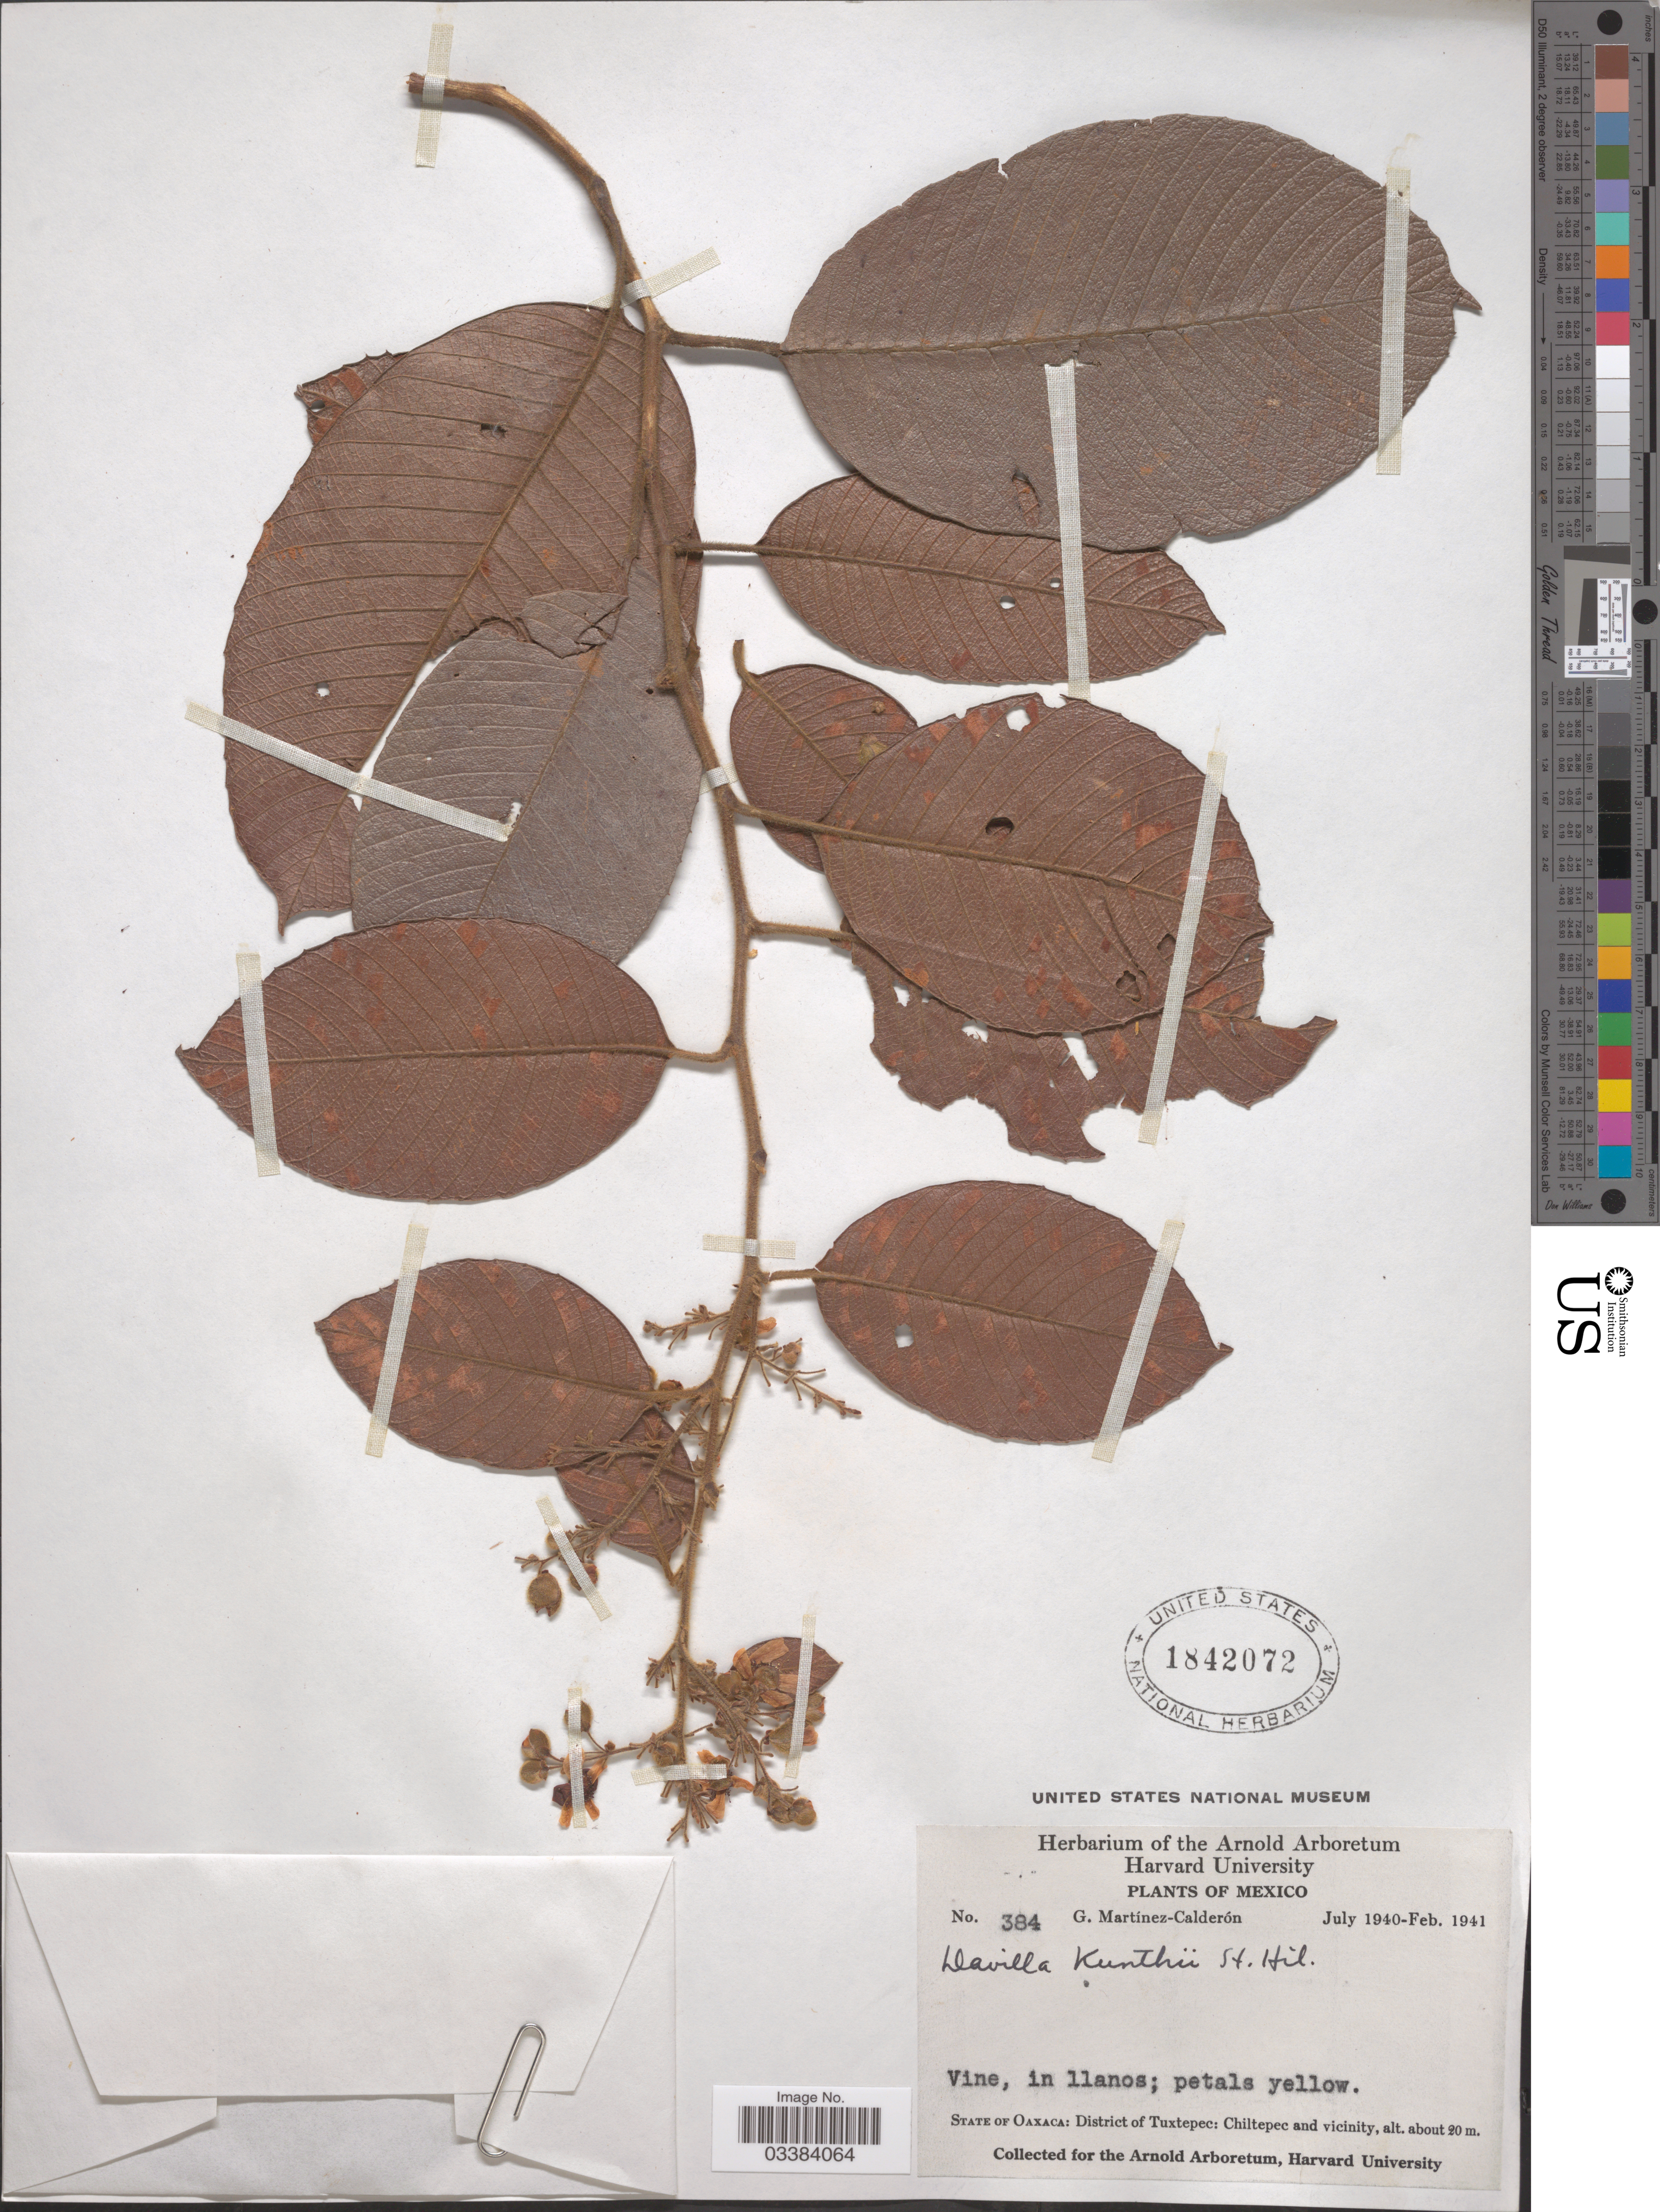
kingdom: Plantae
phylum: Tracheophyta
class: Magnoliopsida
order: Dilleniales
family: Dilleniaceae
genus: Davilla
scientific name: Davilla kunthii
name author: A. St.-Hil.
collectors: G. Martínez Calderón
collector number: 384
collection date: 1940-07/1941-02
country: Mexico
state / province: Oaxaca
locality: District of Tuxtepec: Chiltepec and vicinity.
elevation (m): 20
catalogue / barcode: US 1842072